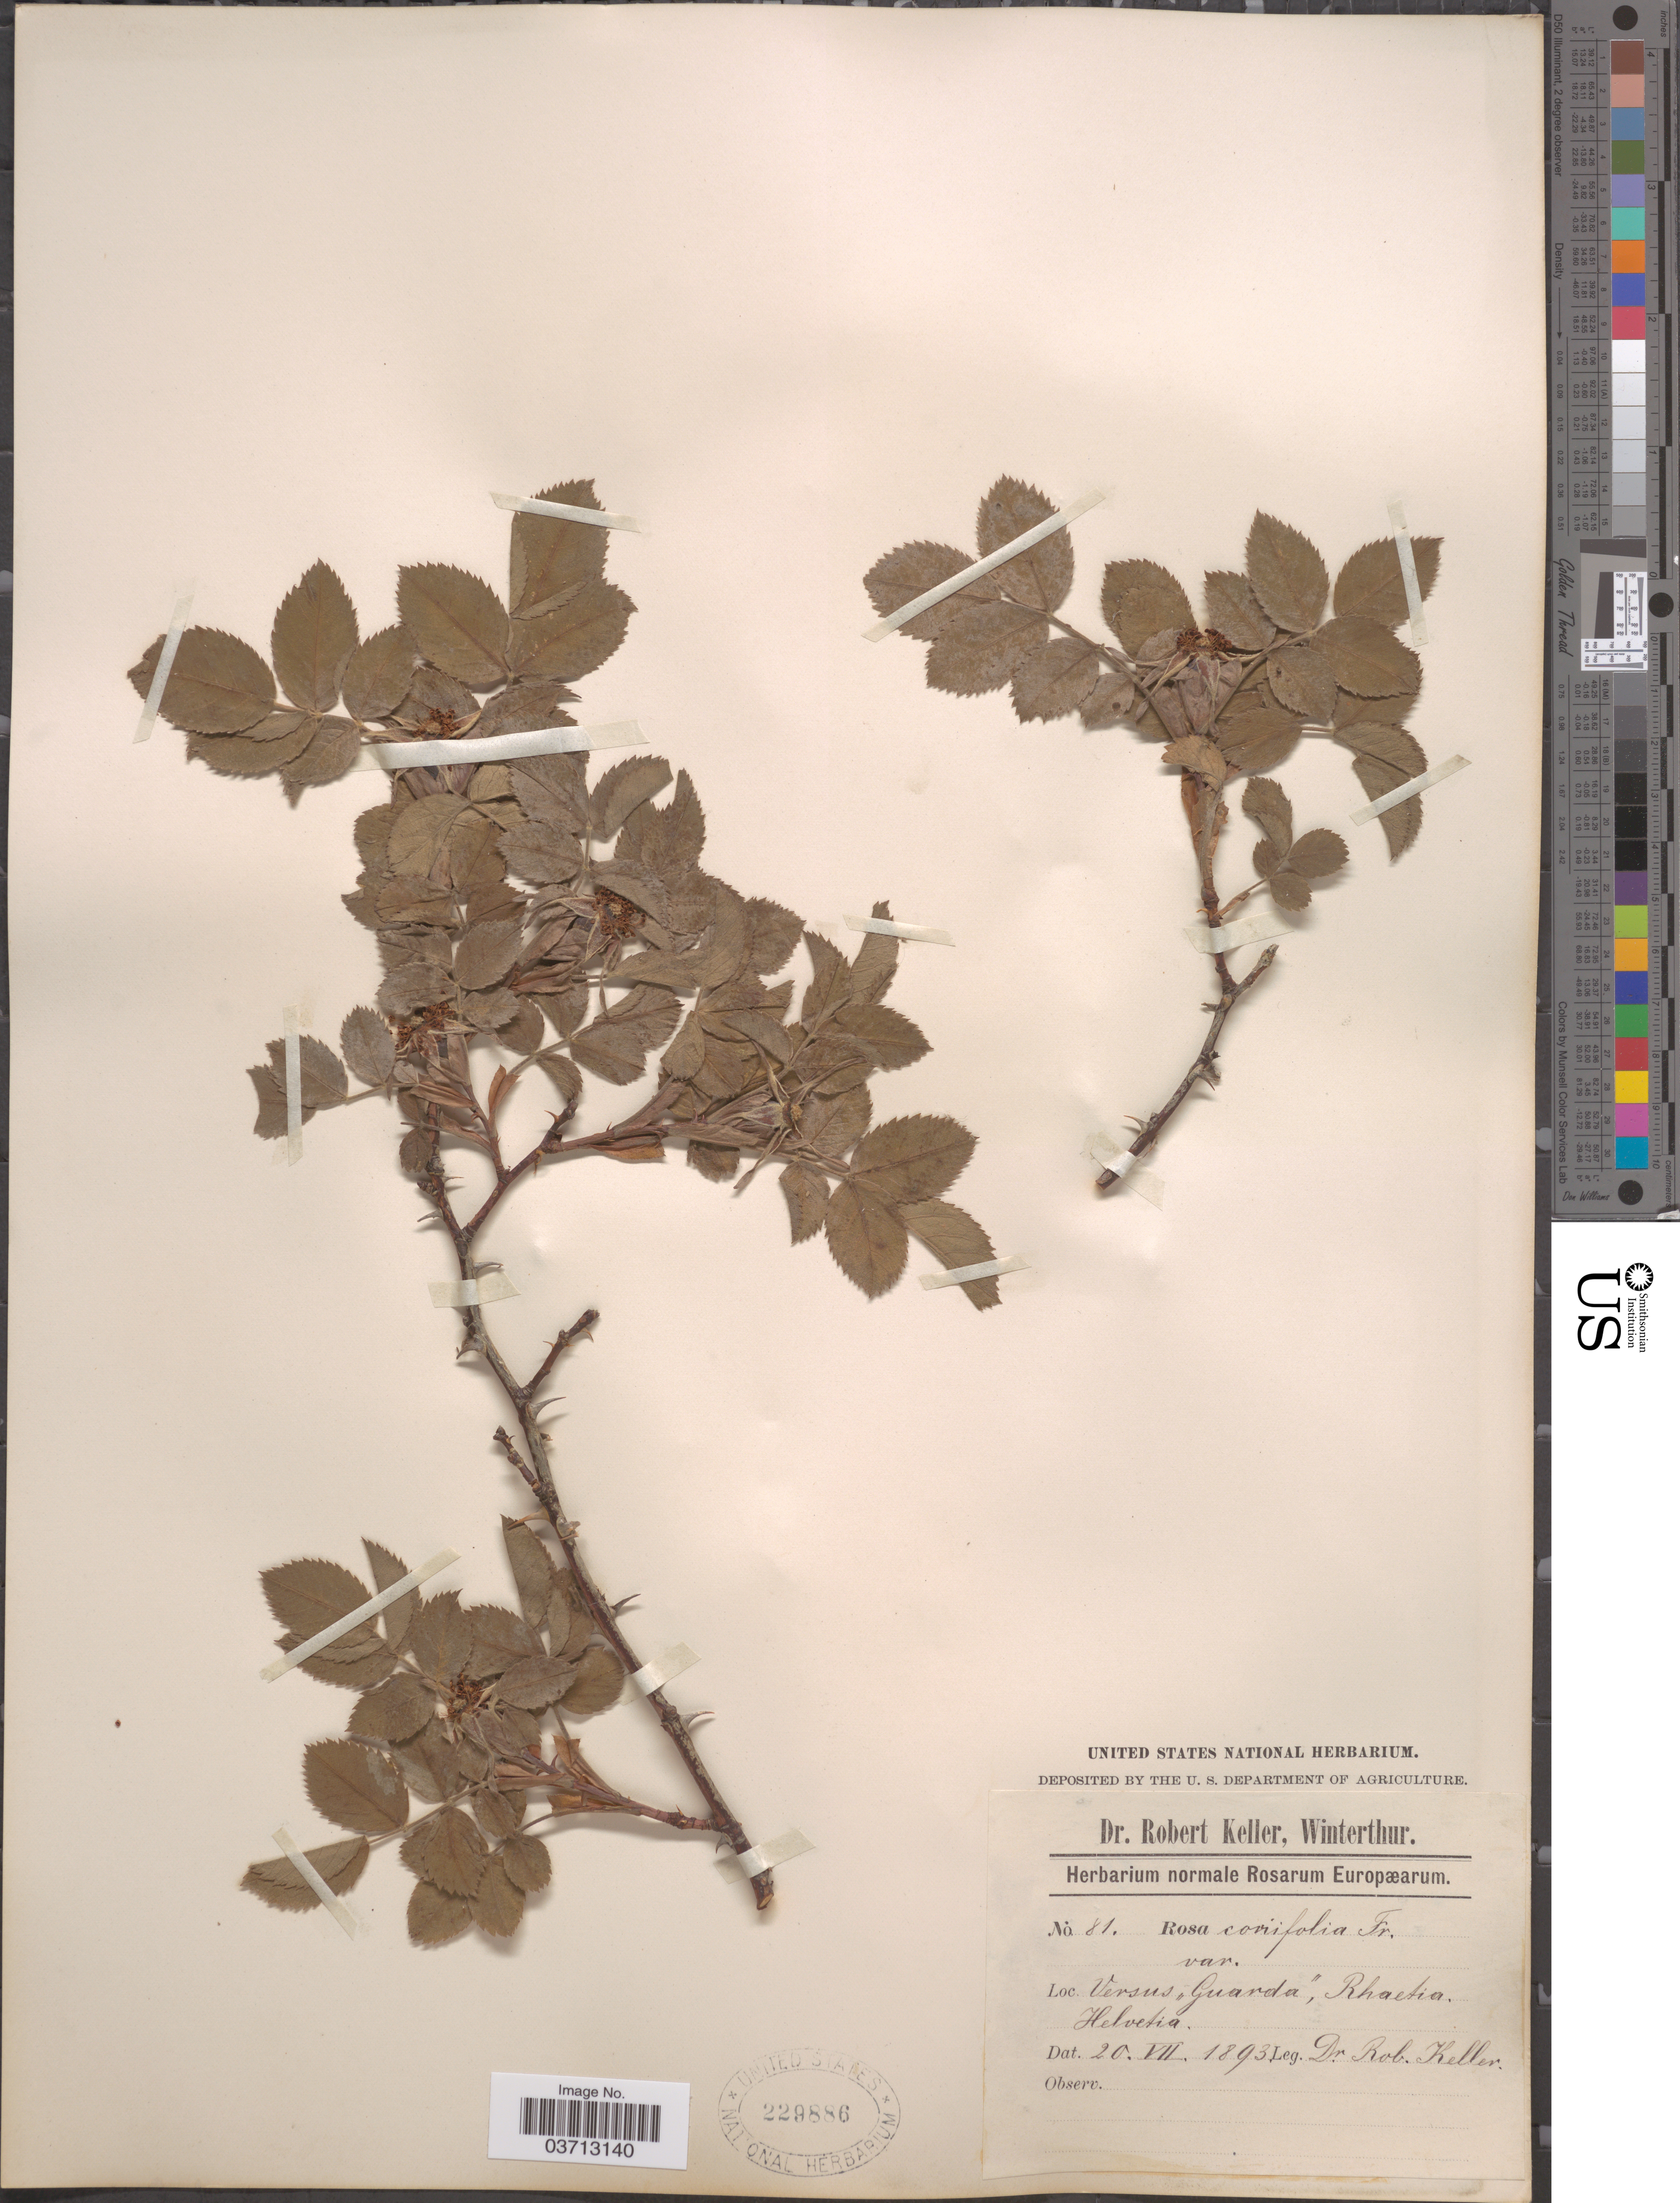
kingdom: Plantae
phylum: Tracheophyta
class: Magnoliopsida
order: Rosales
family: Rosaceae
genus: Rosa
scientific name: Rosa coriifolia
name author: Fr. a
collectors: R. Keller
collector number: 81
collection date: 1893-07-20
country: Switzerland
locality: Versus "Guarda", Rhaetia. Helvetia.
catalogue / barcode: US 229886